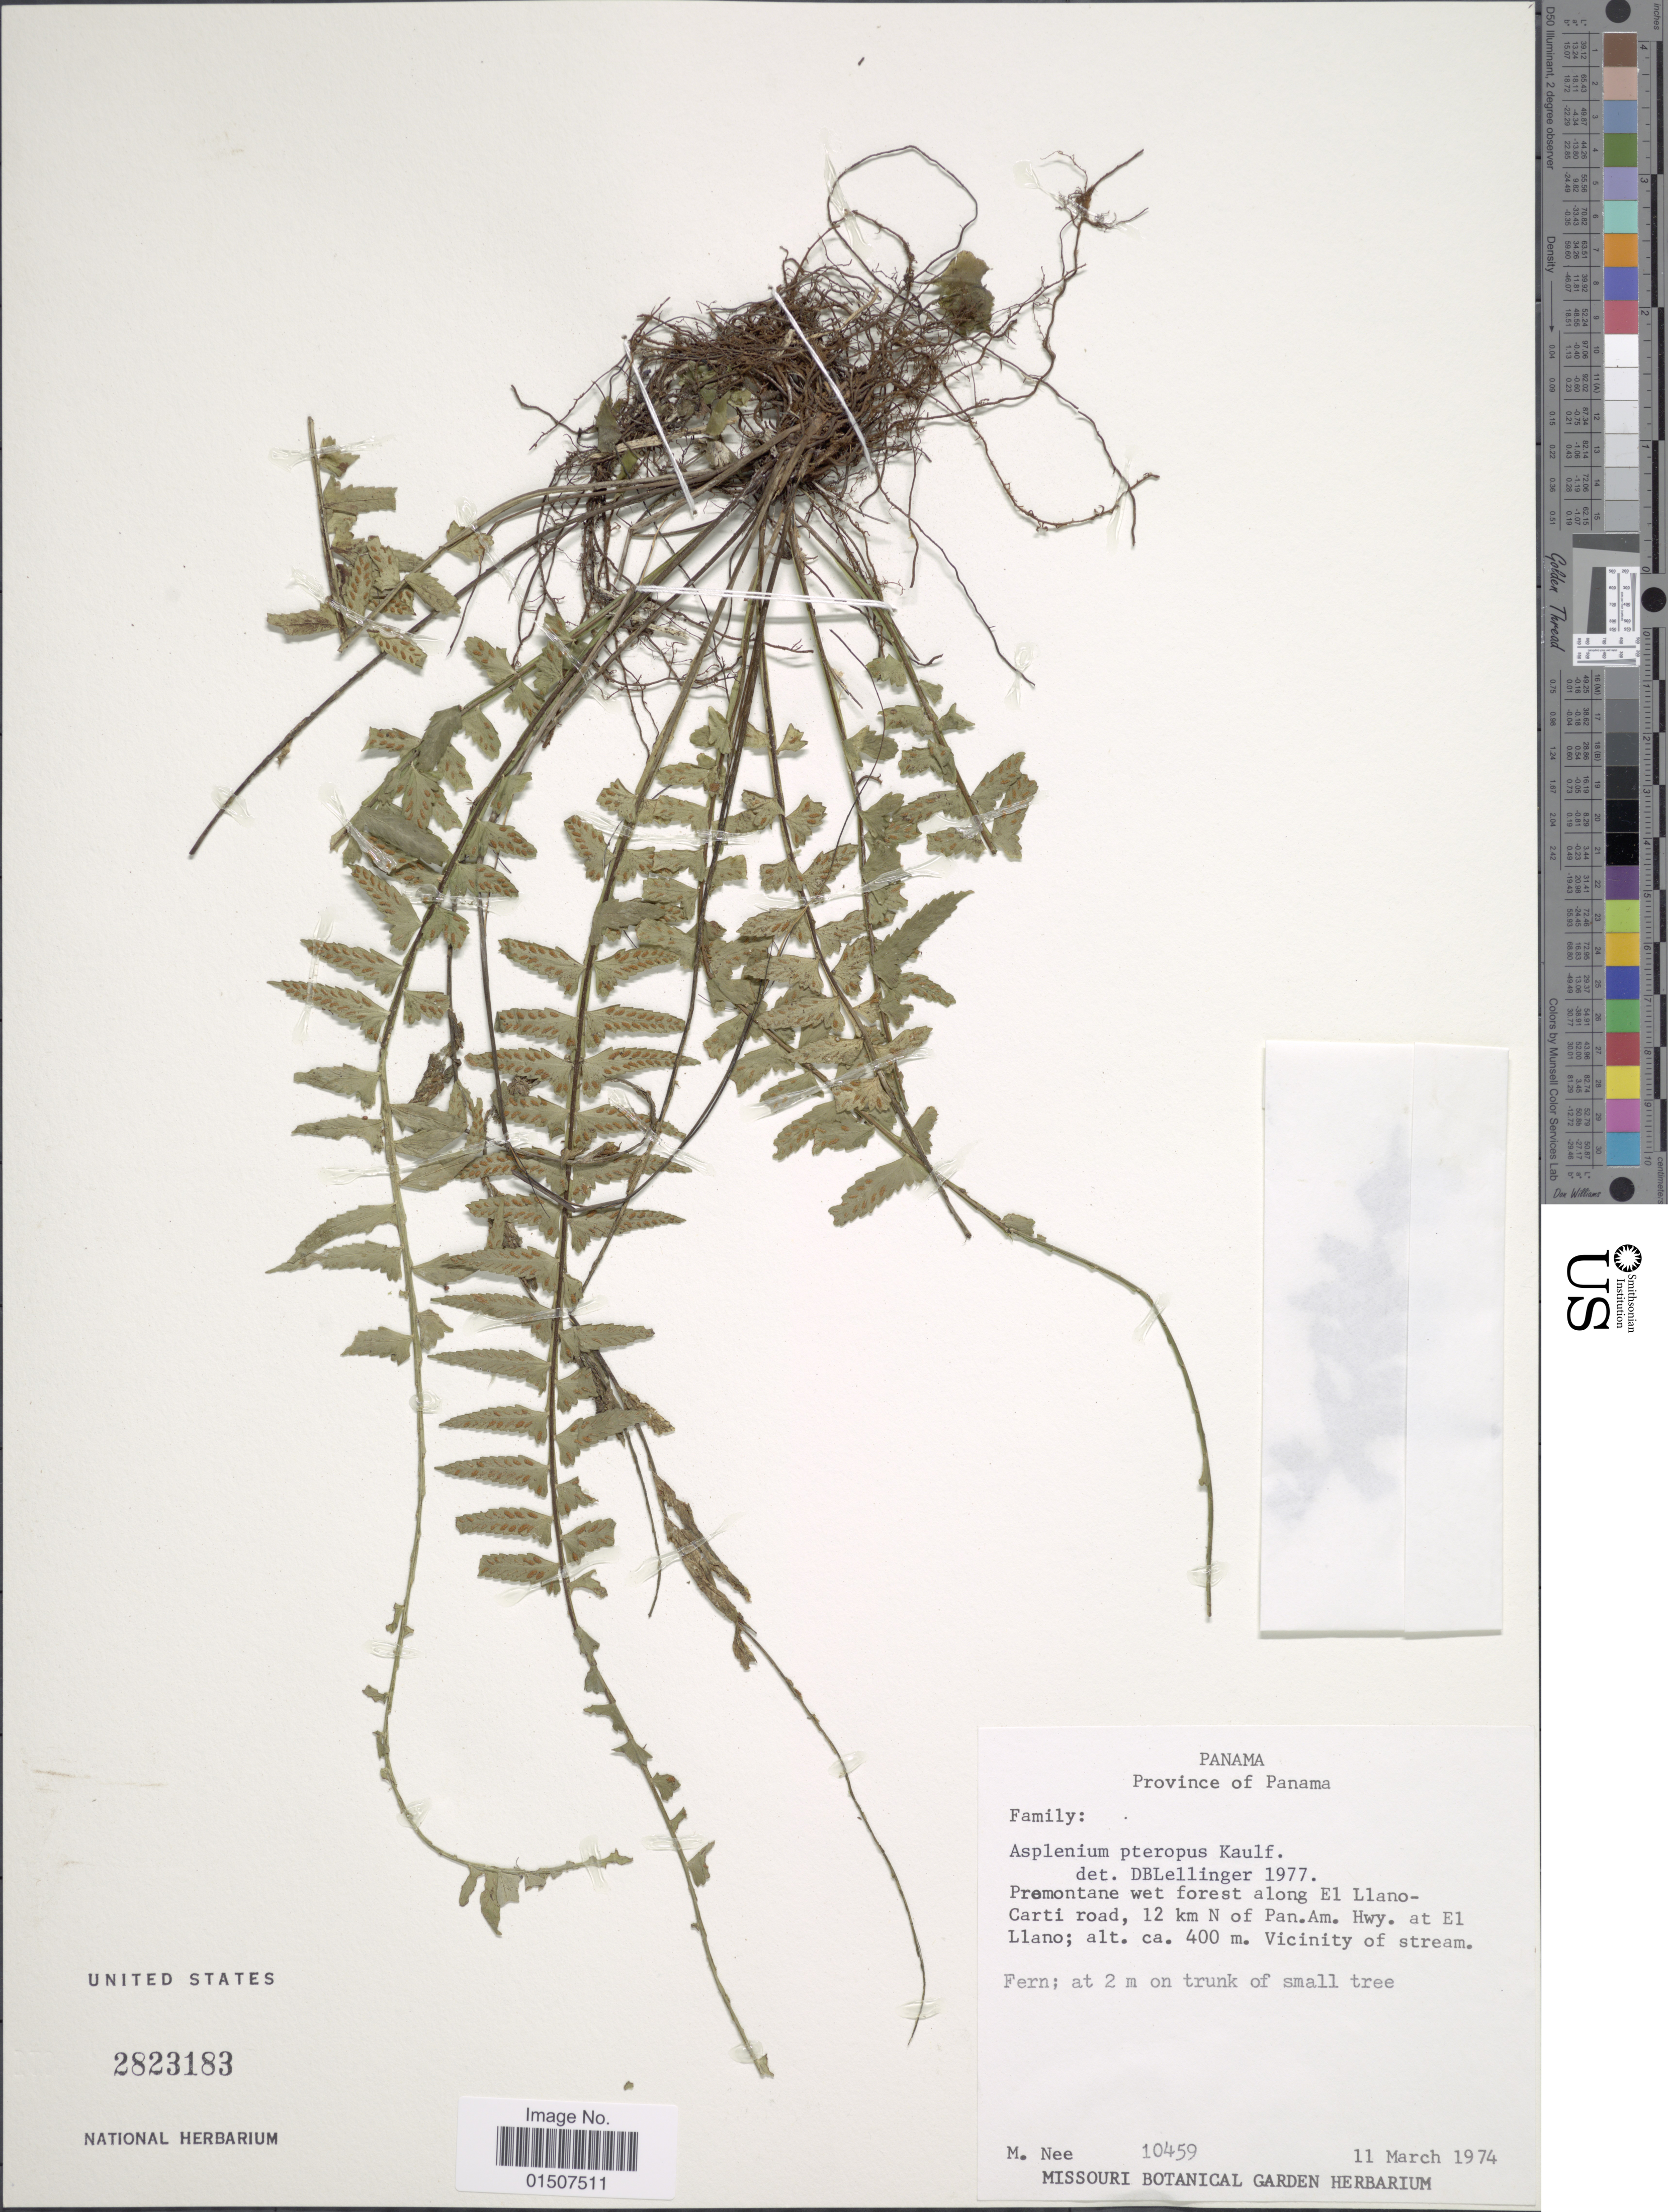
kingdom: Plantae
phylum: Tracheophyta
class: Polypodiopsida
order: Polypodiales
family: Aspleniaceae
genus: Asplenium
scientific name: Asplenium pteropus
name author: Kaulf.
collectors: M. Nee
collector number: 10459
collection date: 1974-03-11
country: Panama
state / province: Panamá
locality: Premontane wet forest along El Llano-Carti road, 12 km N of Pan.Am. Hwy. at E1 Llano. Vicinity of stream.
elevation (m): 400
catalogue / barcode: US 2823183